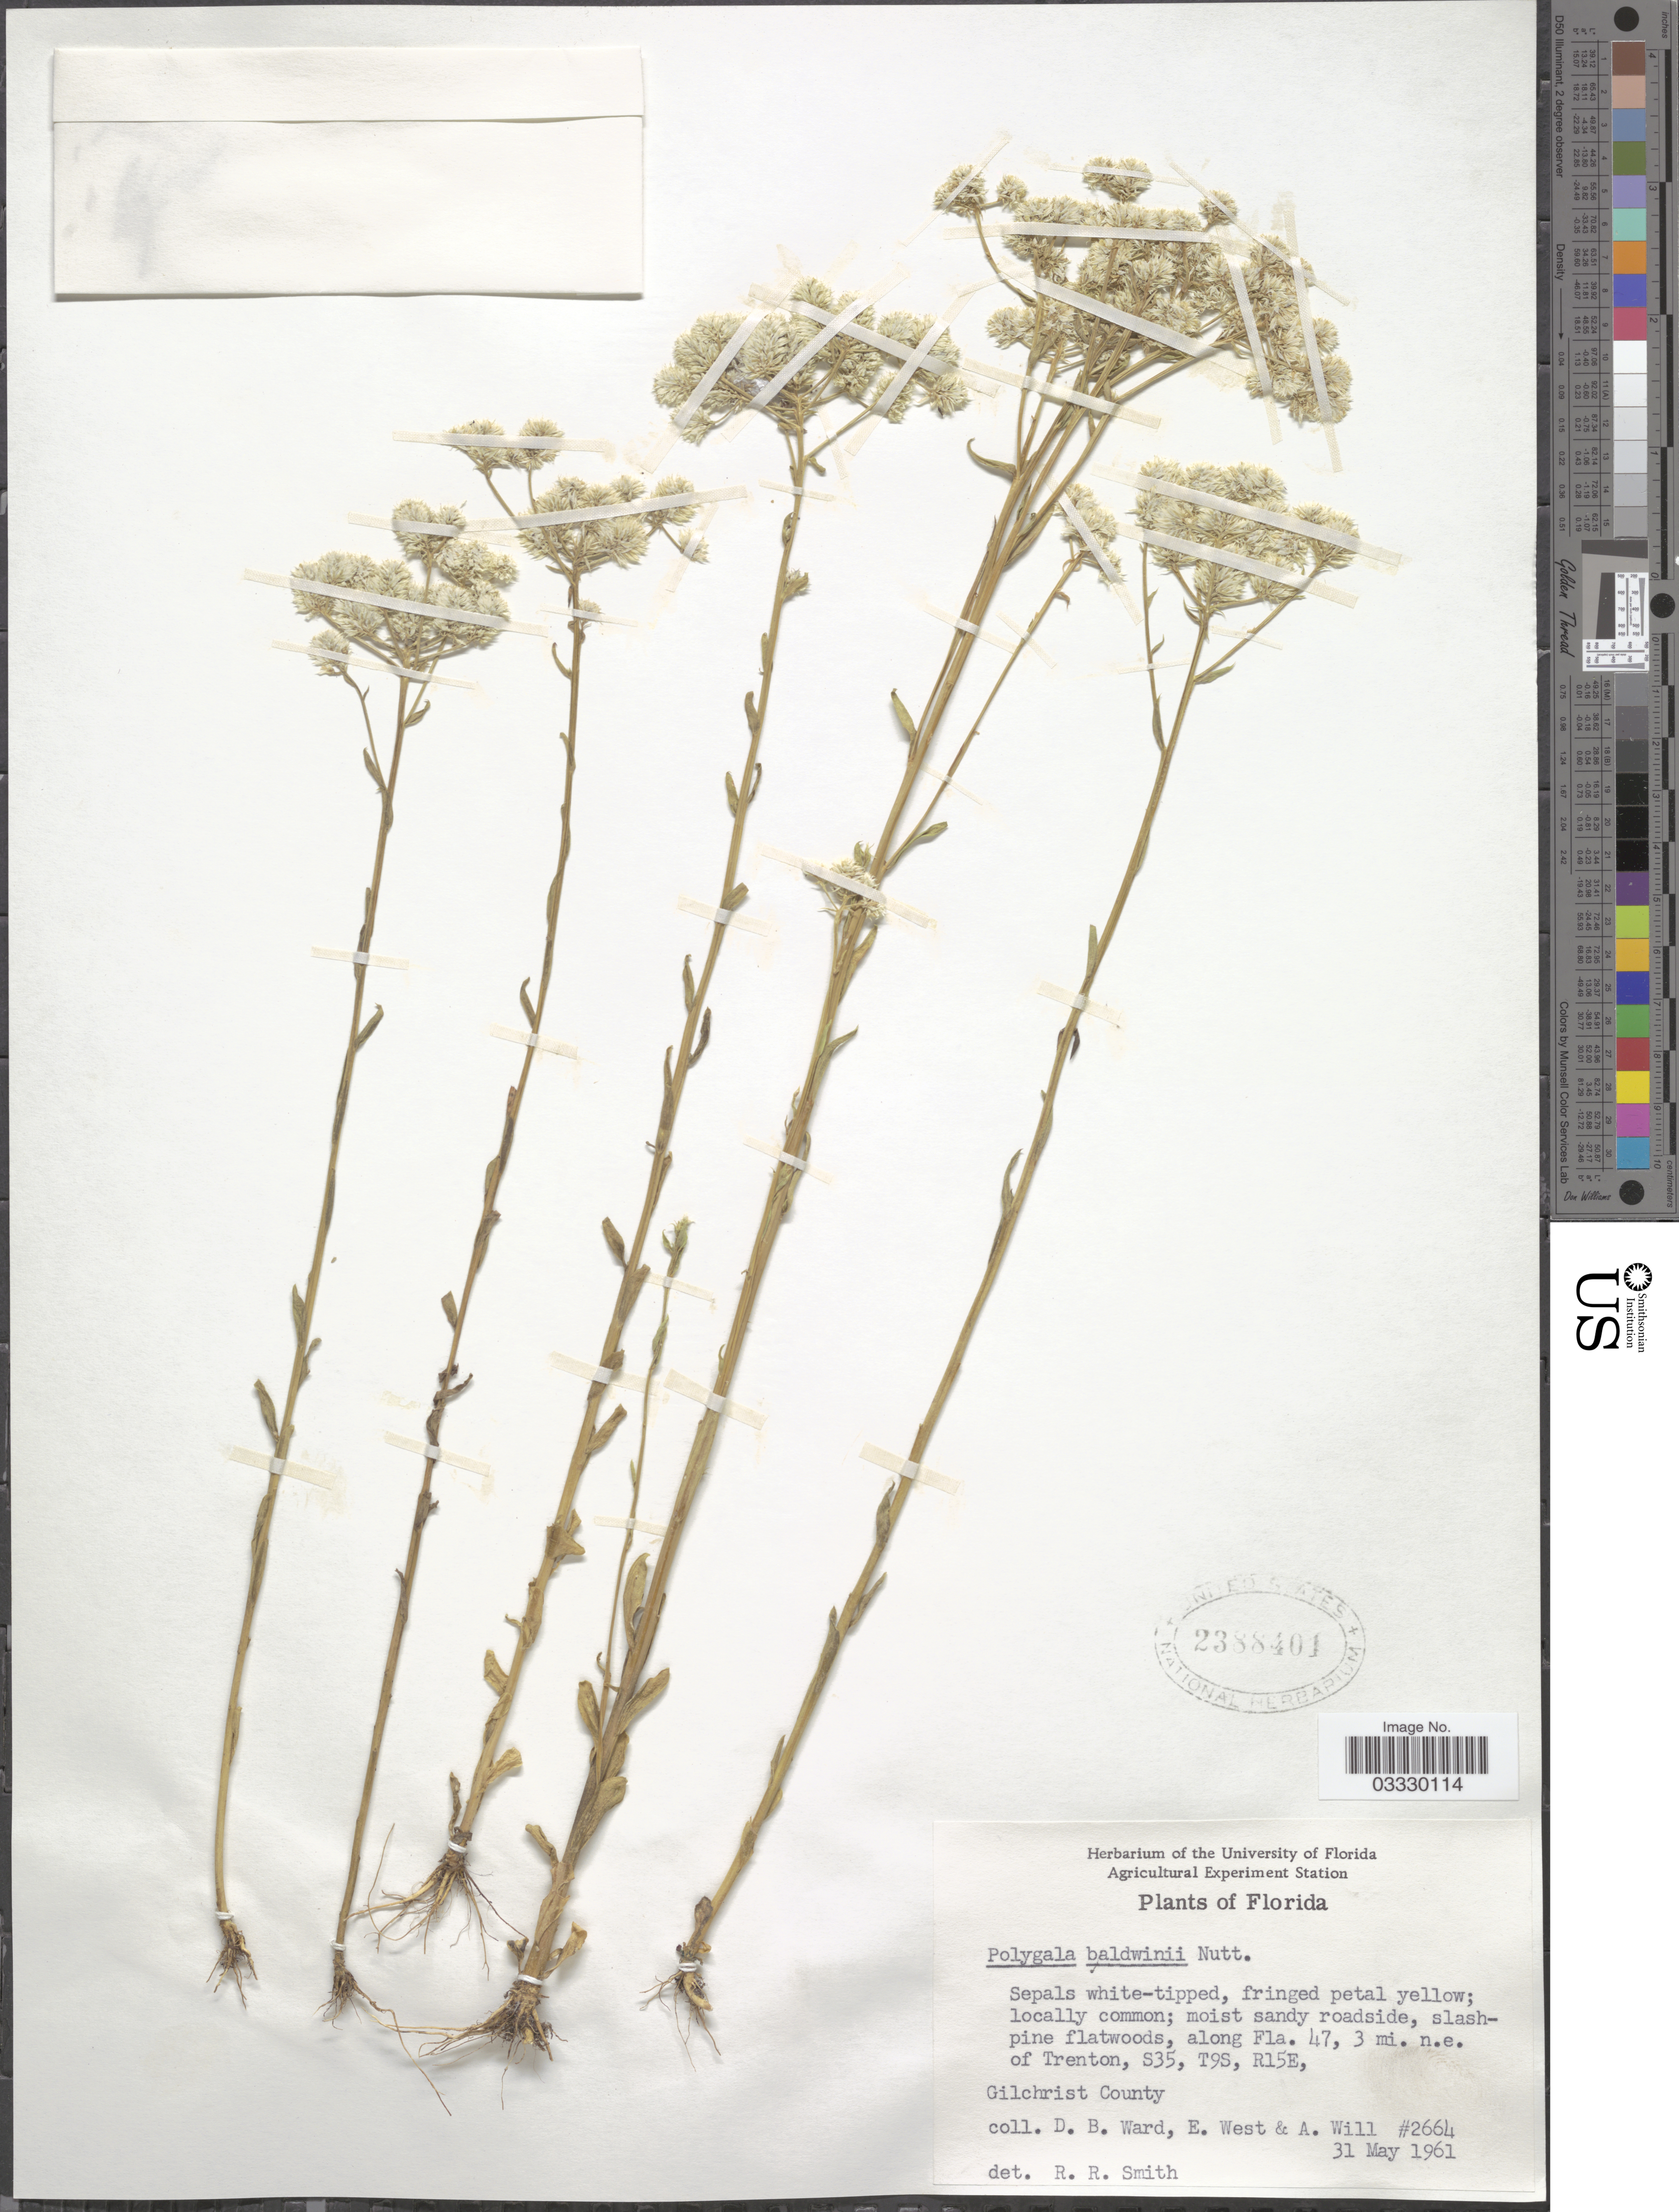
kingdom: Plantae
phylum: Tracheophyta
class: Magnoliopsida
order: Fabales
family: Polygalaceae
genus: Polygala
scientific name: Polygala balduinii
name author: Nutt.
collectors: D. B. Ward, E. West & A. Will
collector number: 2664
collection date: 1961-05-31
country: United States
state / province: Florida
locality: Along Fla. 47, 3 mi. n.e. of Trenton, S35, T9S, R15E, Gilchrist County.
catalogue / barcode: US 2388401